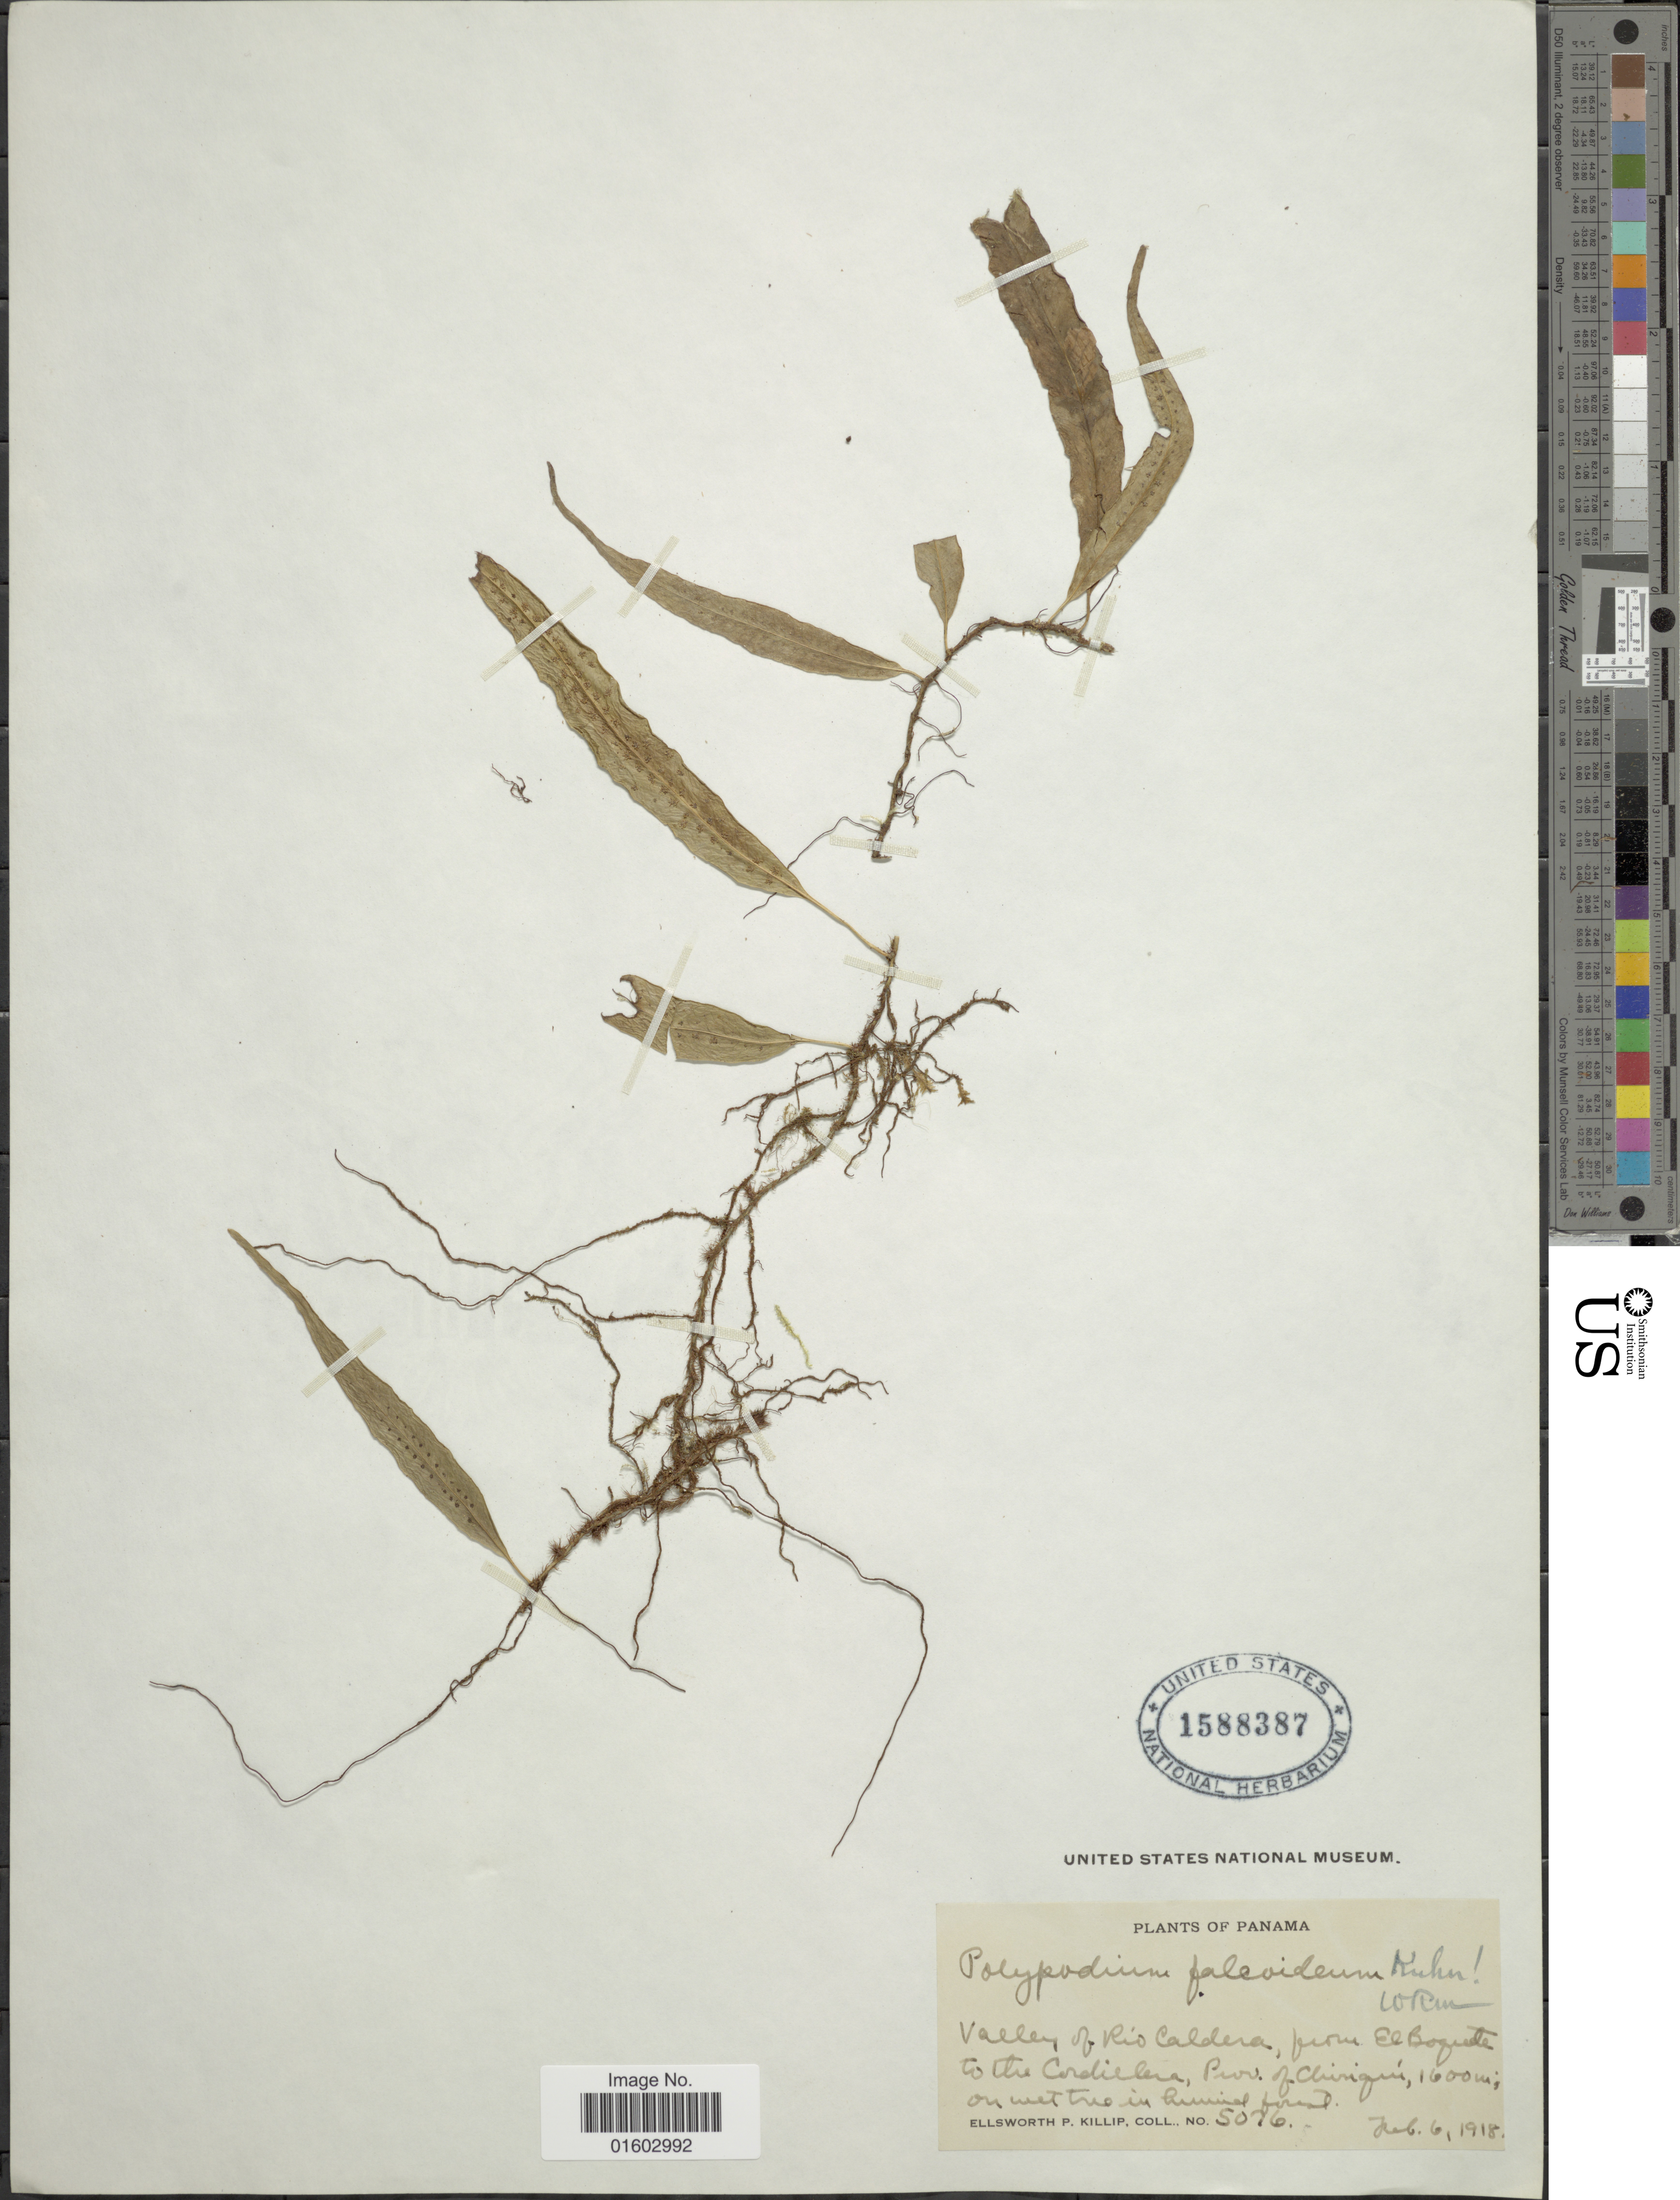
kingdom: Plantae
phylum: Tracheophyta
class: Polypodiopsida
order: Polypodiales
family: Polypodiaceae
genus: Campyloneurum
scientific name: Campyloneurum falcoideum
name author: (Kuhn ex Hieron.) M. Mey. ex Lellinger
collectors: E. P. Killip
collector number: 5076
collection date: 1918-02-06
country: Panama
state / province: Chiriqui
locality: Valley of Rio Caldera, prov El Boquete to the Cordillera, Prov. Chiriqui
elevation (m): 1600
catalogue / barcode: US 1588387